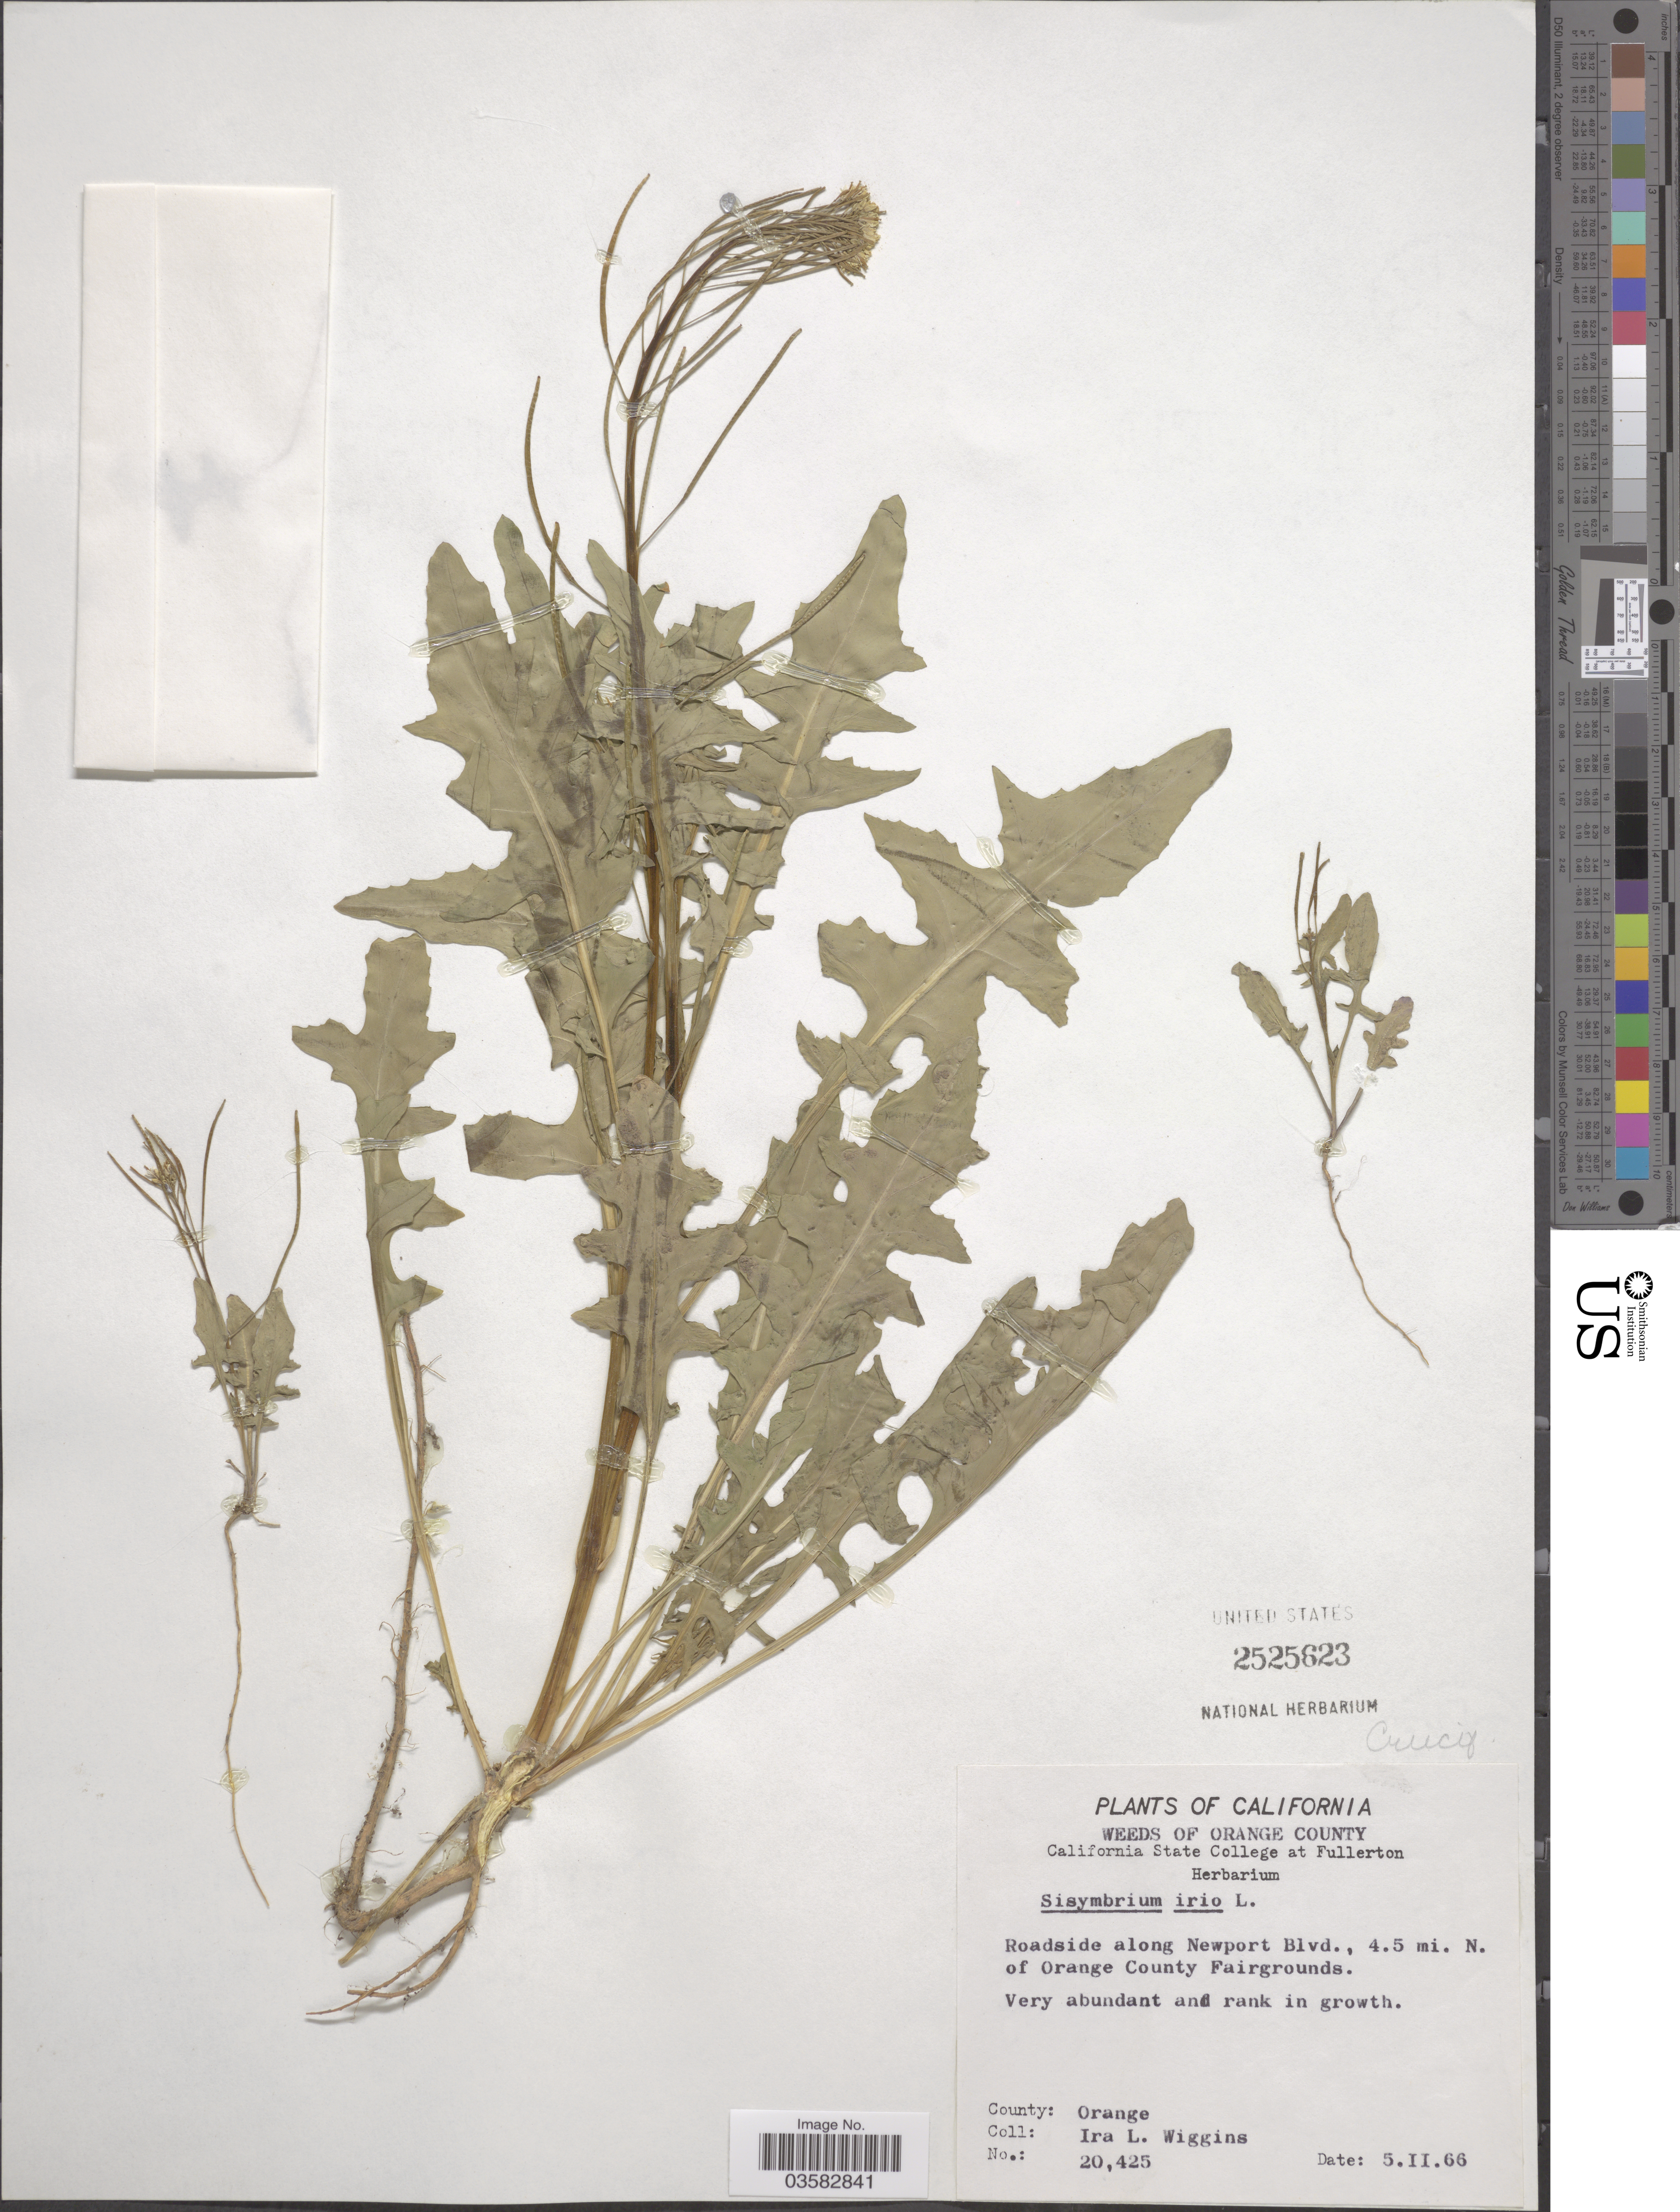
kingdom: Plantae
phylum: Tracheophyta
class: Magnoliopsida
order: Brassicales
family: Brassicaceae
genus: Sisymbrium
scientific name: Sisymbrium irio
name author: L.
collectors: I. L. Wiggins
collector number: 20425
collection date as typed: Transcribed d/m/y: 5/2/66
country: United States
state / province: California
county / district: Orange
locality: Orange County. Roadside along Newport Blvd., 4.5 mi. N. of Orange County Fairgrounds.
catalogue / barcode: US 2525623